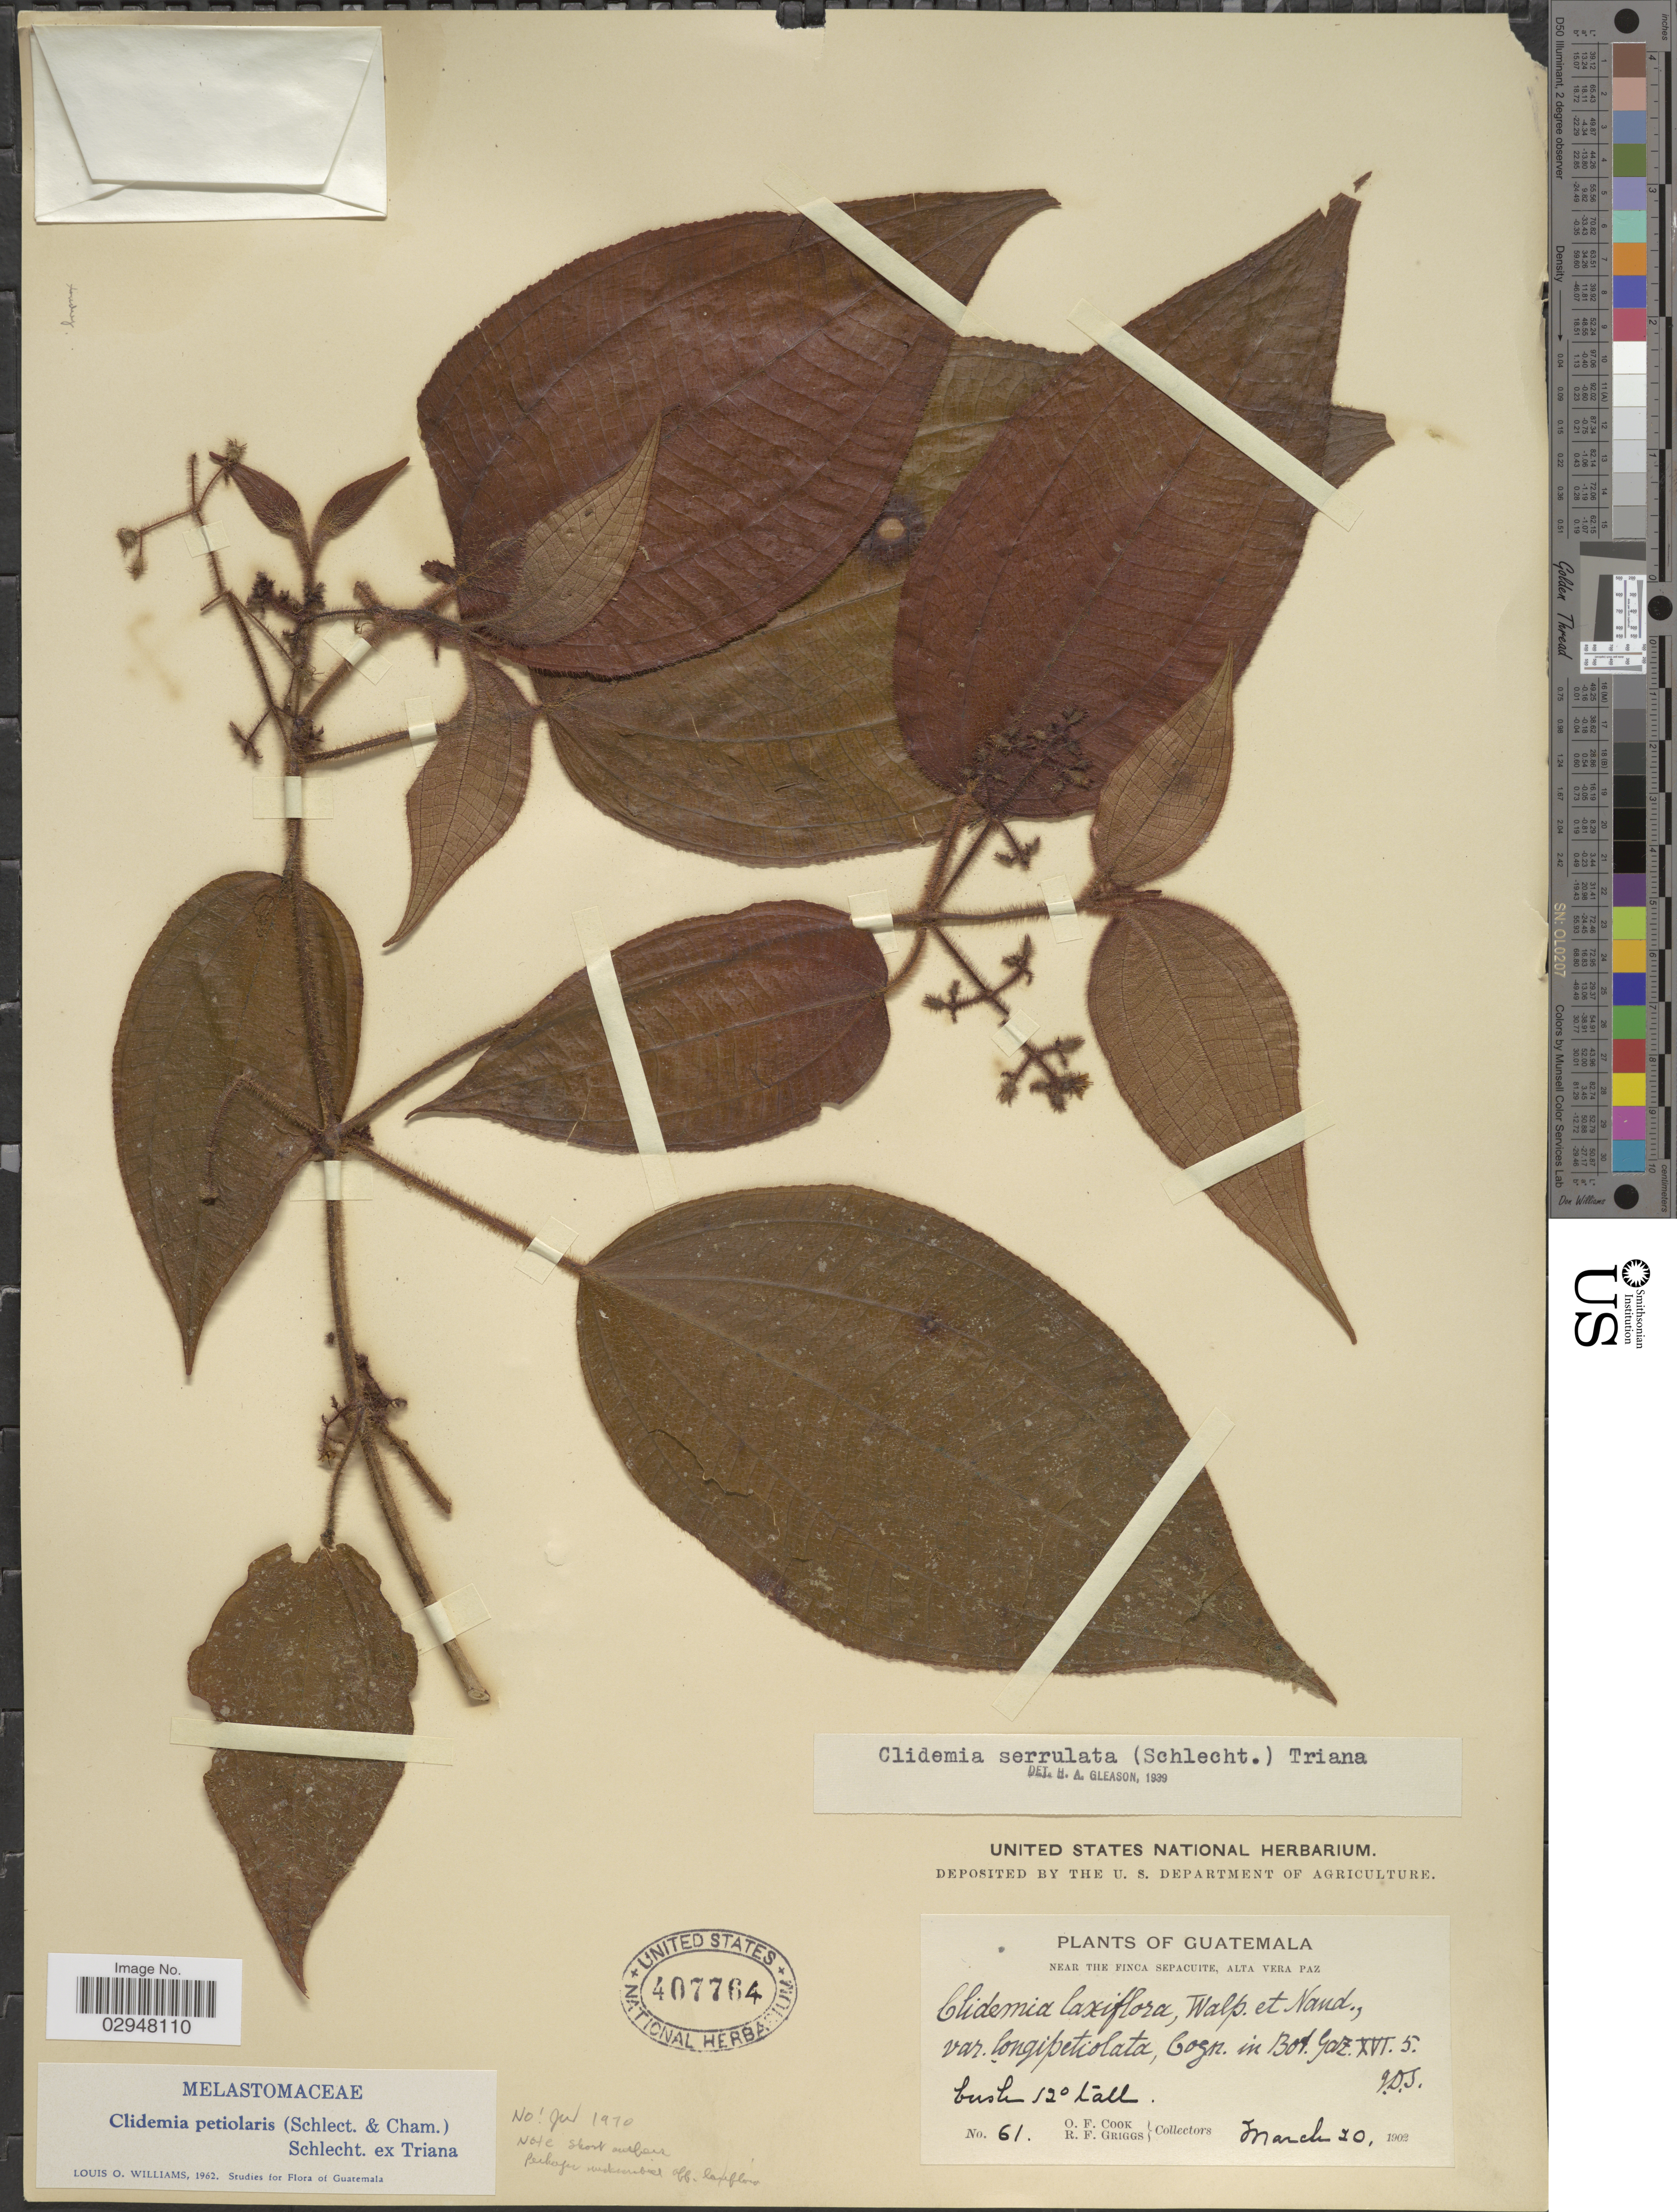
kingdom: Plantae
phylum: Tracheophyta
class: Magnoliopsida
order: Myrtales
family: Melastomataceae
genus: Clidemia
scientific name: Clidemia petiolaris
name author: (Schltdl. & Cham.) Schltdl. ex Triana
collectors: O. F. Cook & R. F. Griggs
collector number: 61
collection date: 1902-03-20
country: Guatemala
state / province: Alta Verapaz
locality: Near the Finca Sepacuite.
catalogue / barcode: US 407764